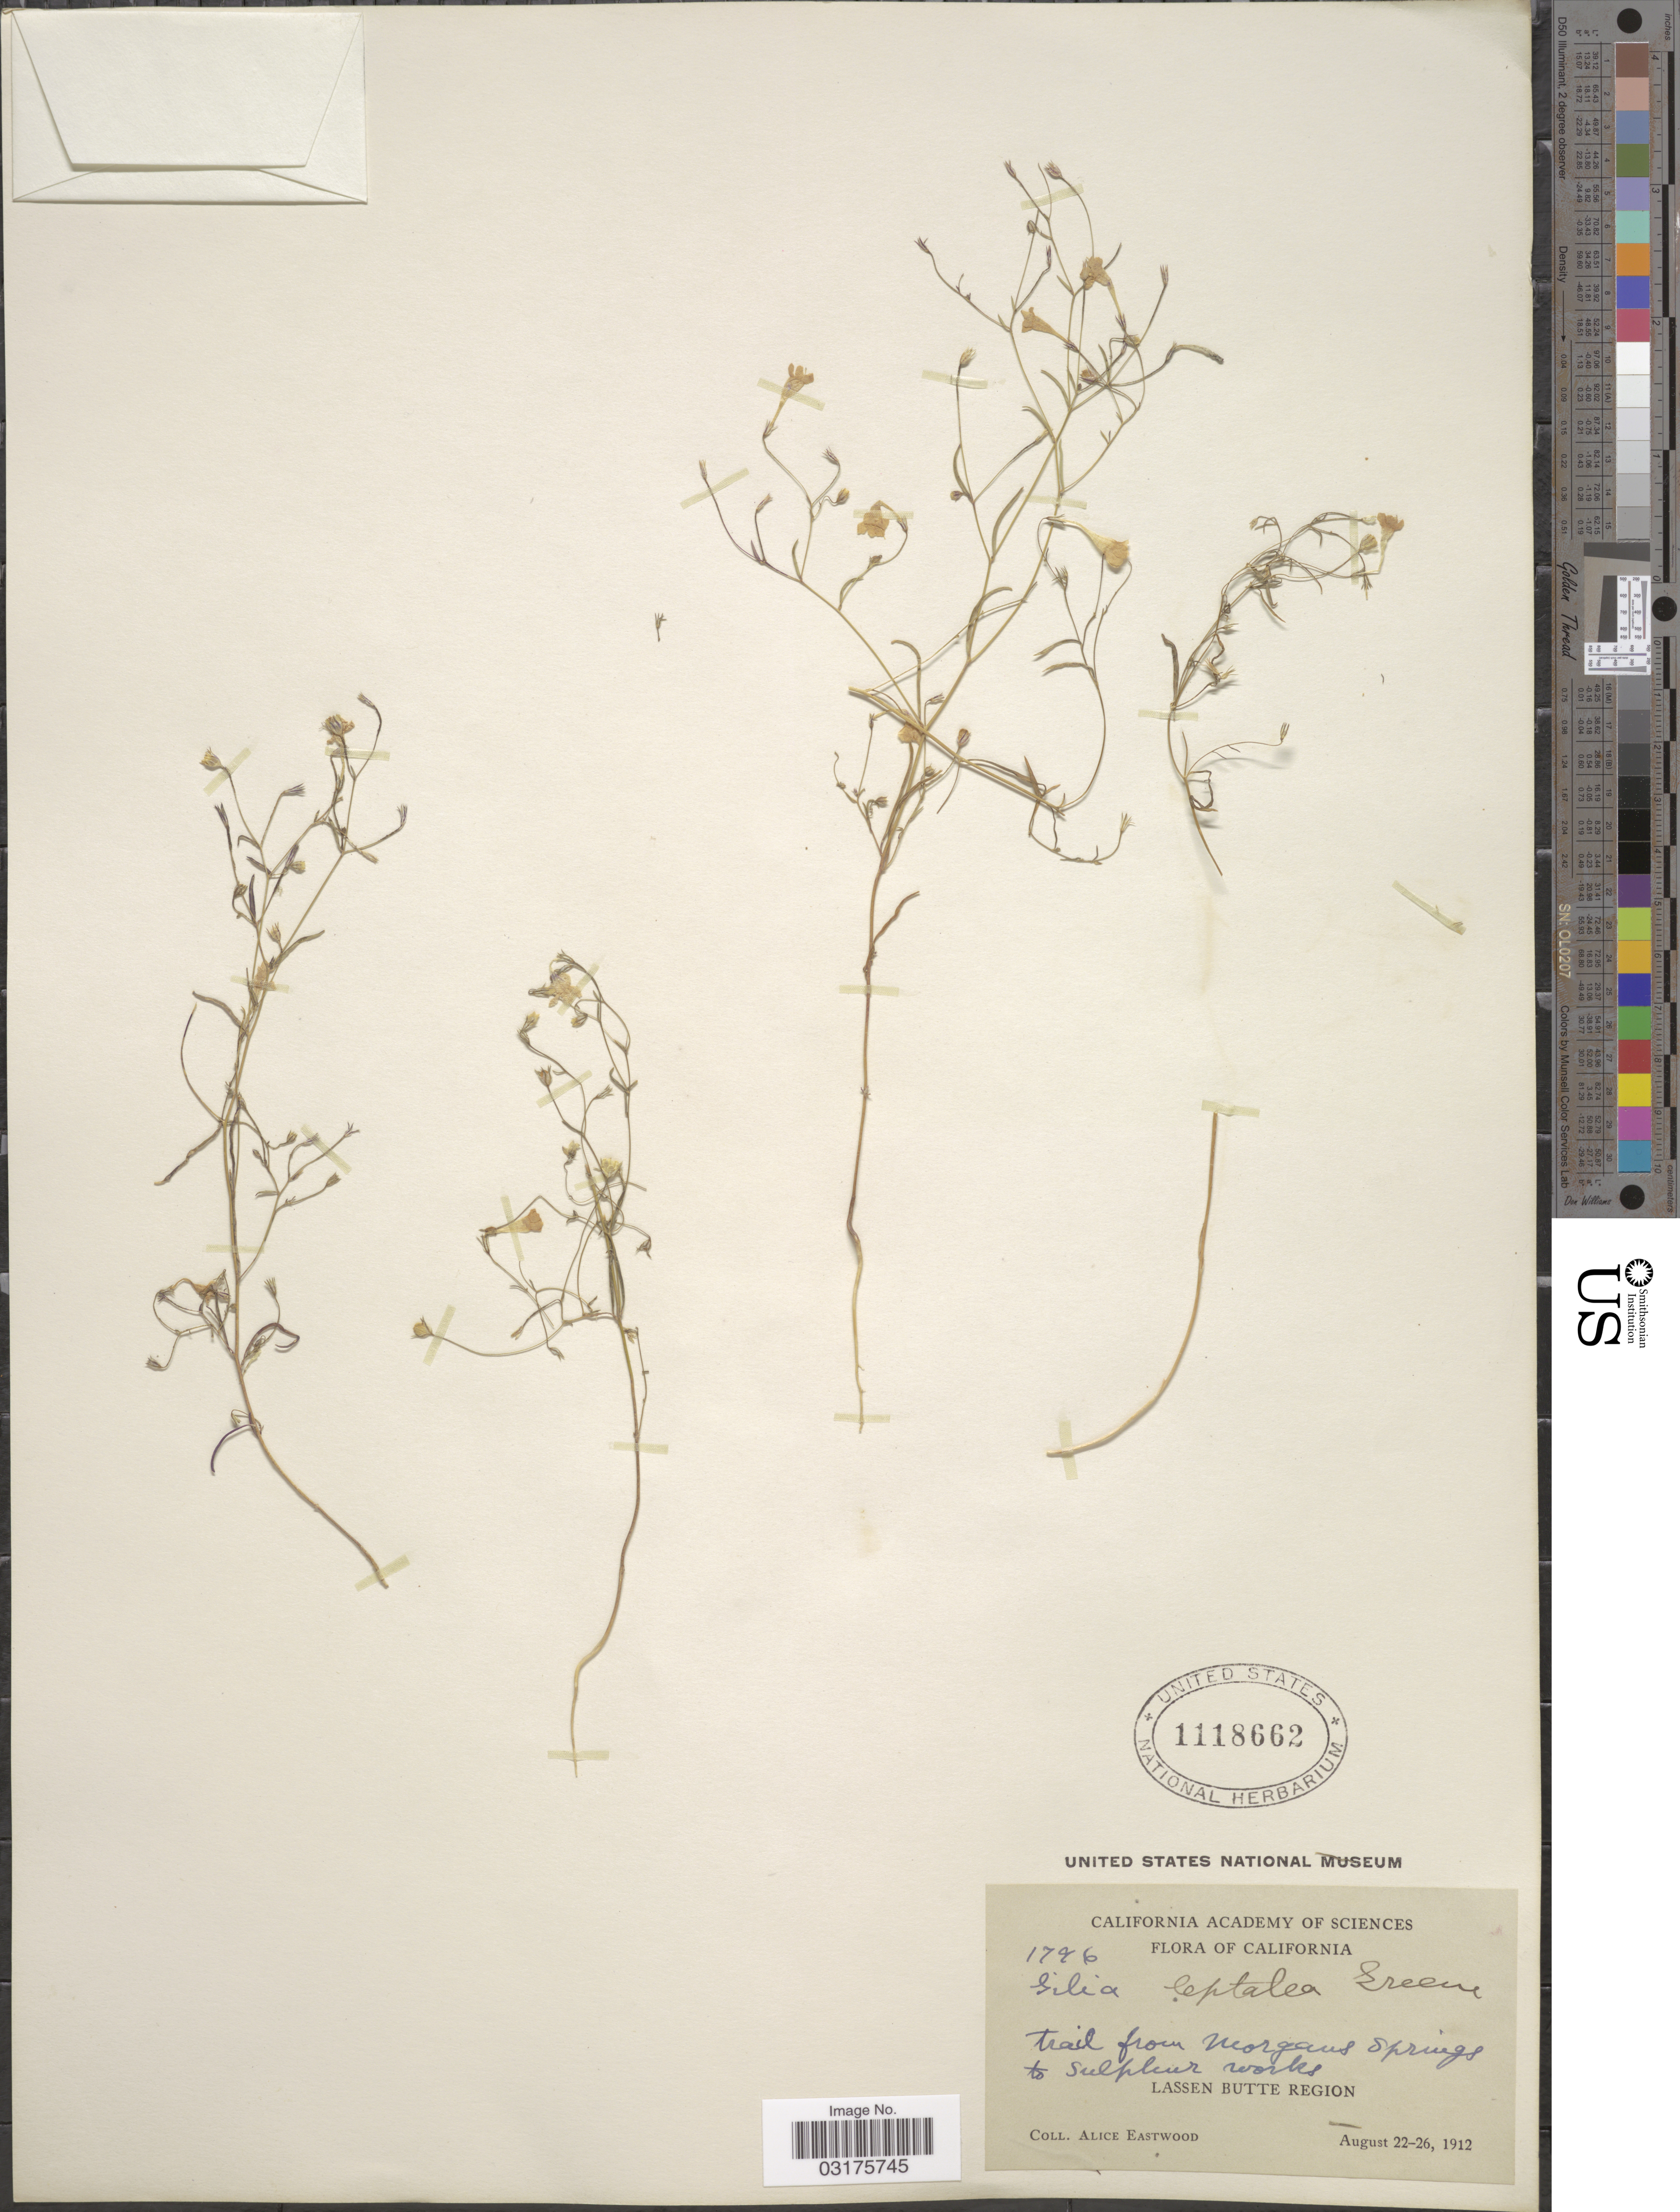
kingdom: Plantae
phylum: Tracheophyta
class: Magnoliopsida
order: Ericales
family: Polemoniaceae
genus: Navarretia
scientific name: Navarretia leptalea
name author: (A. Gray) L.A. Johnson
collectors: A. Eastwood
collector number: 1796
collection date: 1912-08-22/1912-08-26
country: United States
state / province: California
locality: Trail from Morgans Springs to Sulphur Works. Lassen Butte Region.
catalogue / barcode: US 1118662